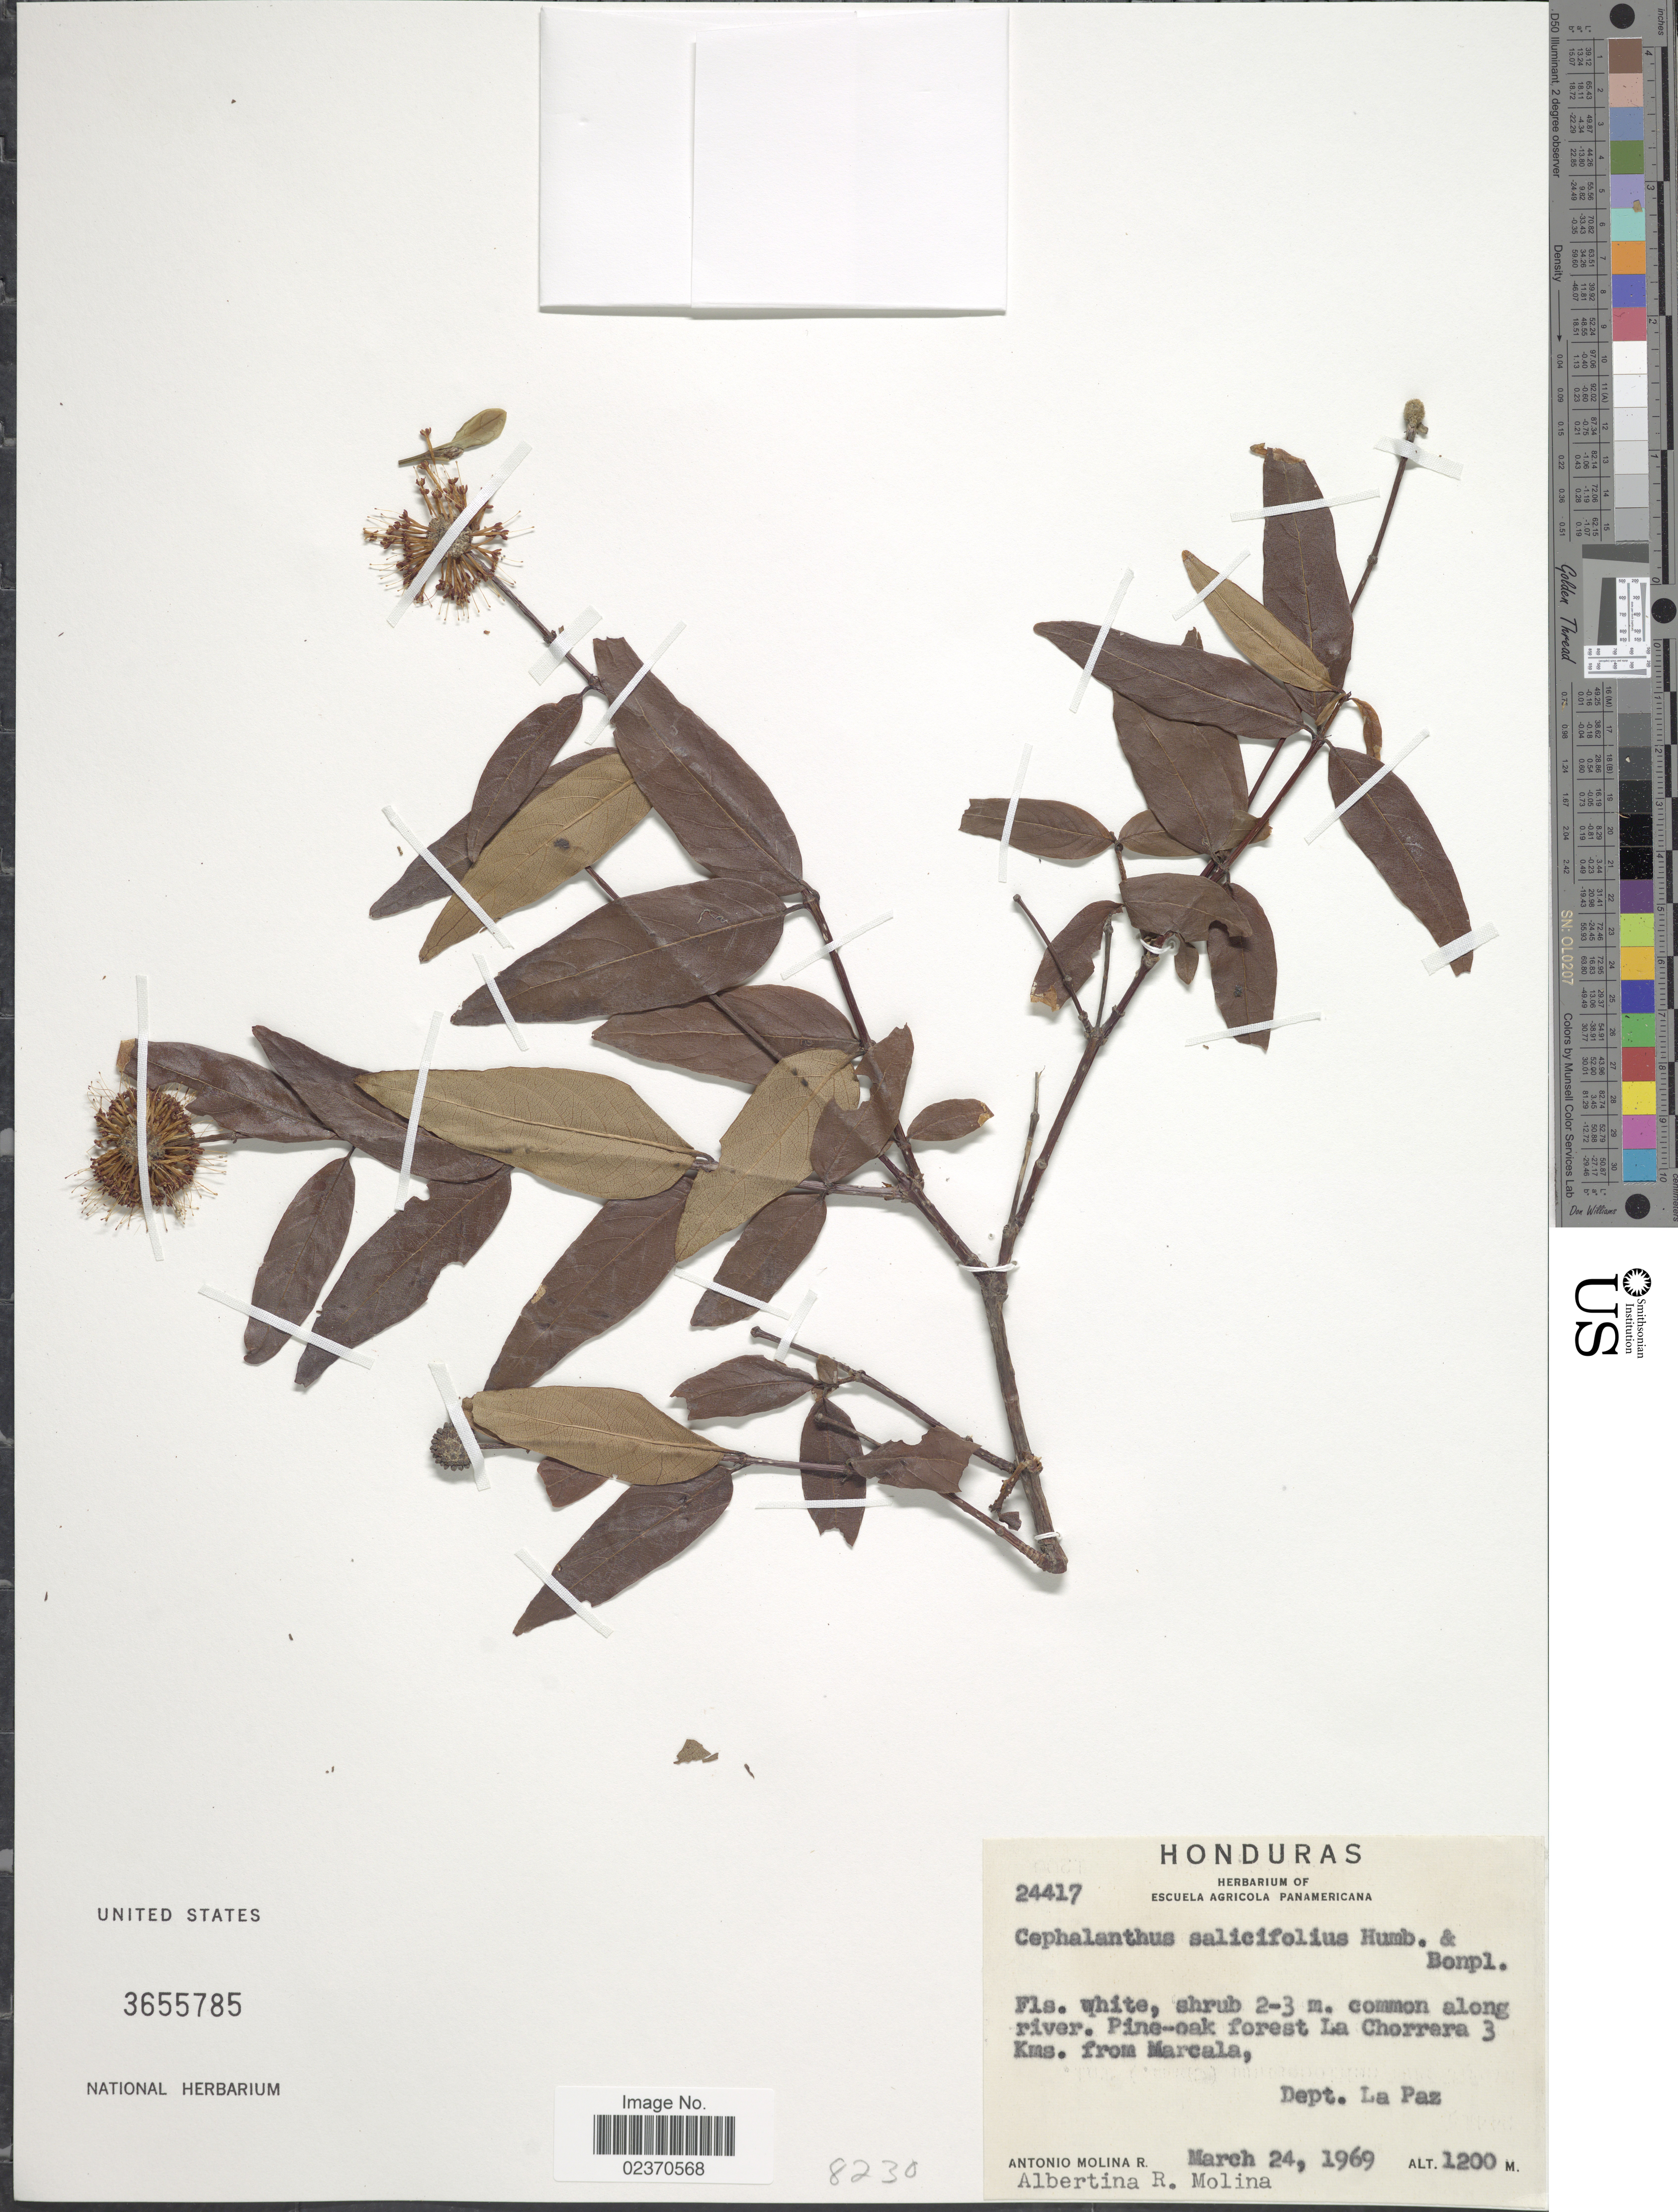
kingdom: Plantae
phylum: Tracheophyta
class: Magnoliopsida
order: Gentianales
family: Rubiaceae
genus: Cephalanthus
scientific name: Cephalanthus salicifolius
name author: Bonpl.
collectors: A. Molina R. & A. R. Molina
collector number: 24417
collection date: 1969-03-24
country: Honduras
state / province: La Paz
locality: Pine-oak forest La Chorrera 3 kms. from Marcala, Dept. La Paz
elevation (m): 1200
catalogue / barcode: US 3655785